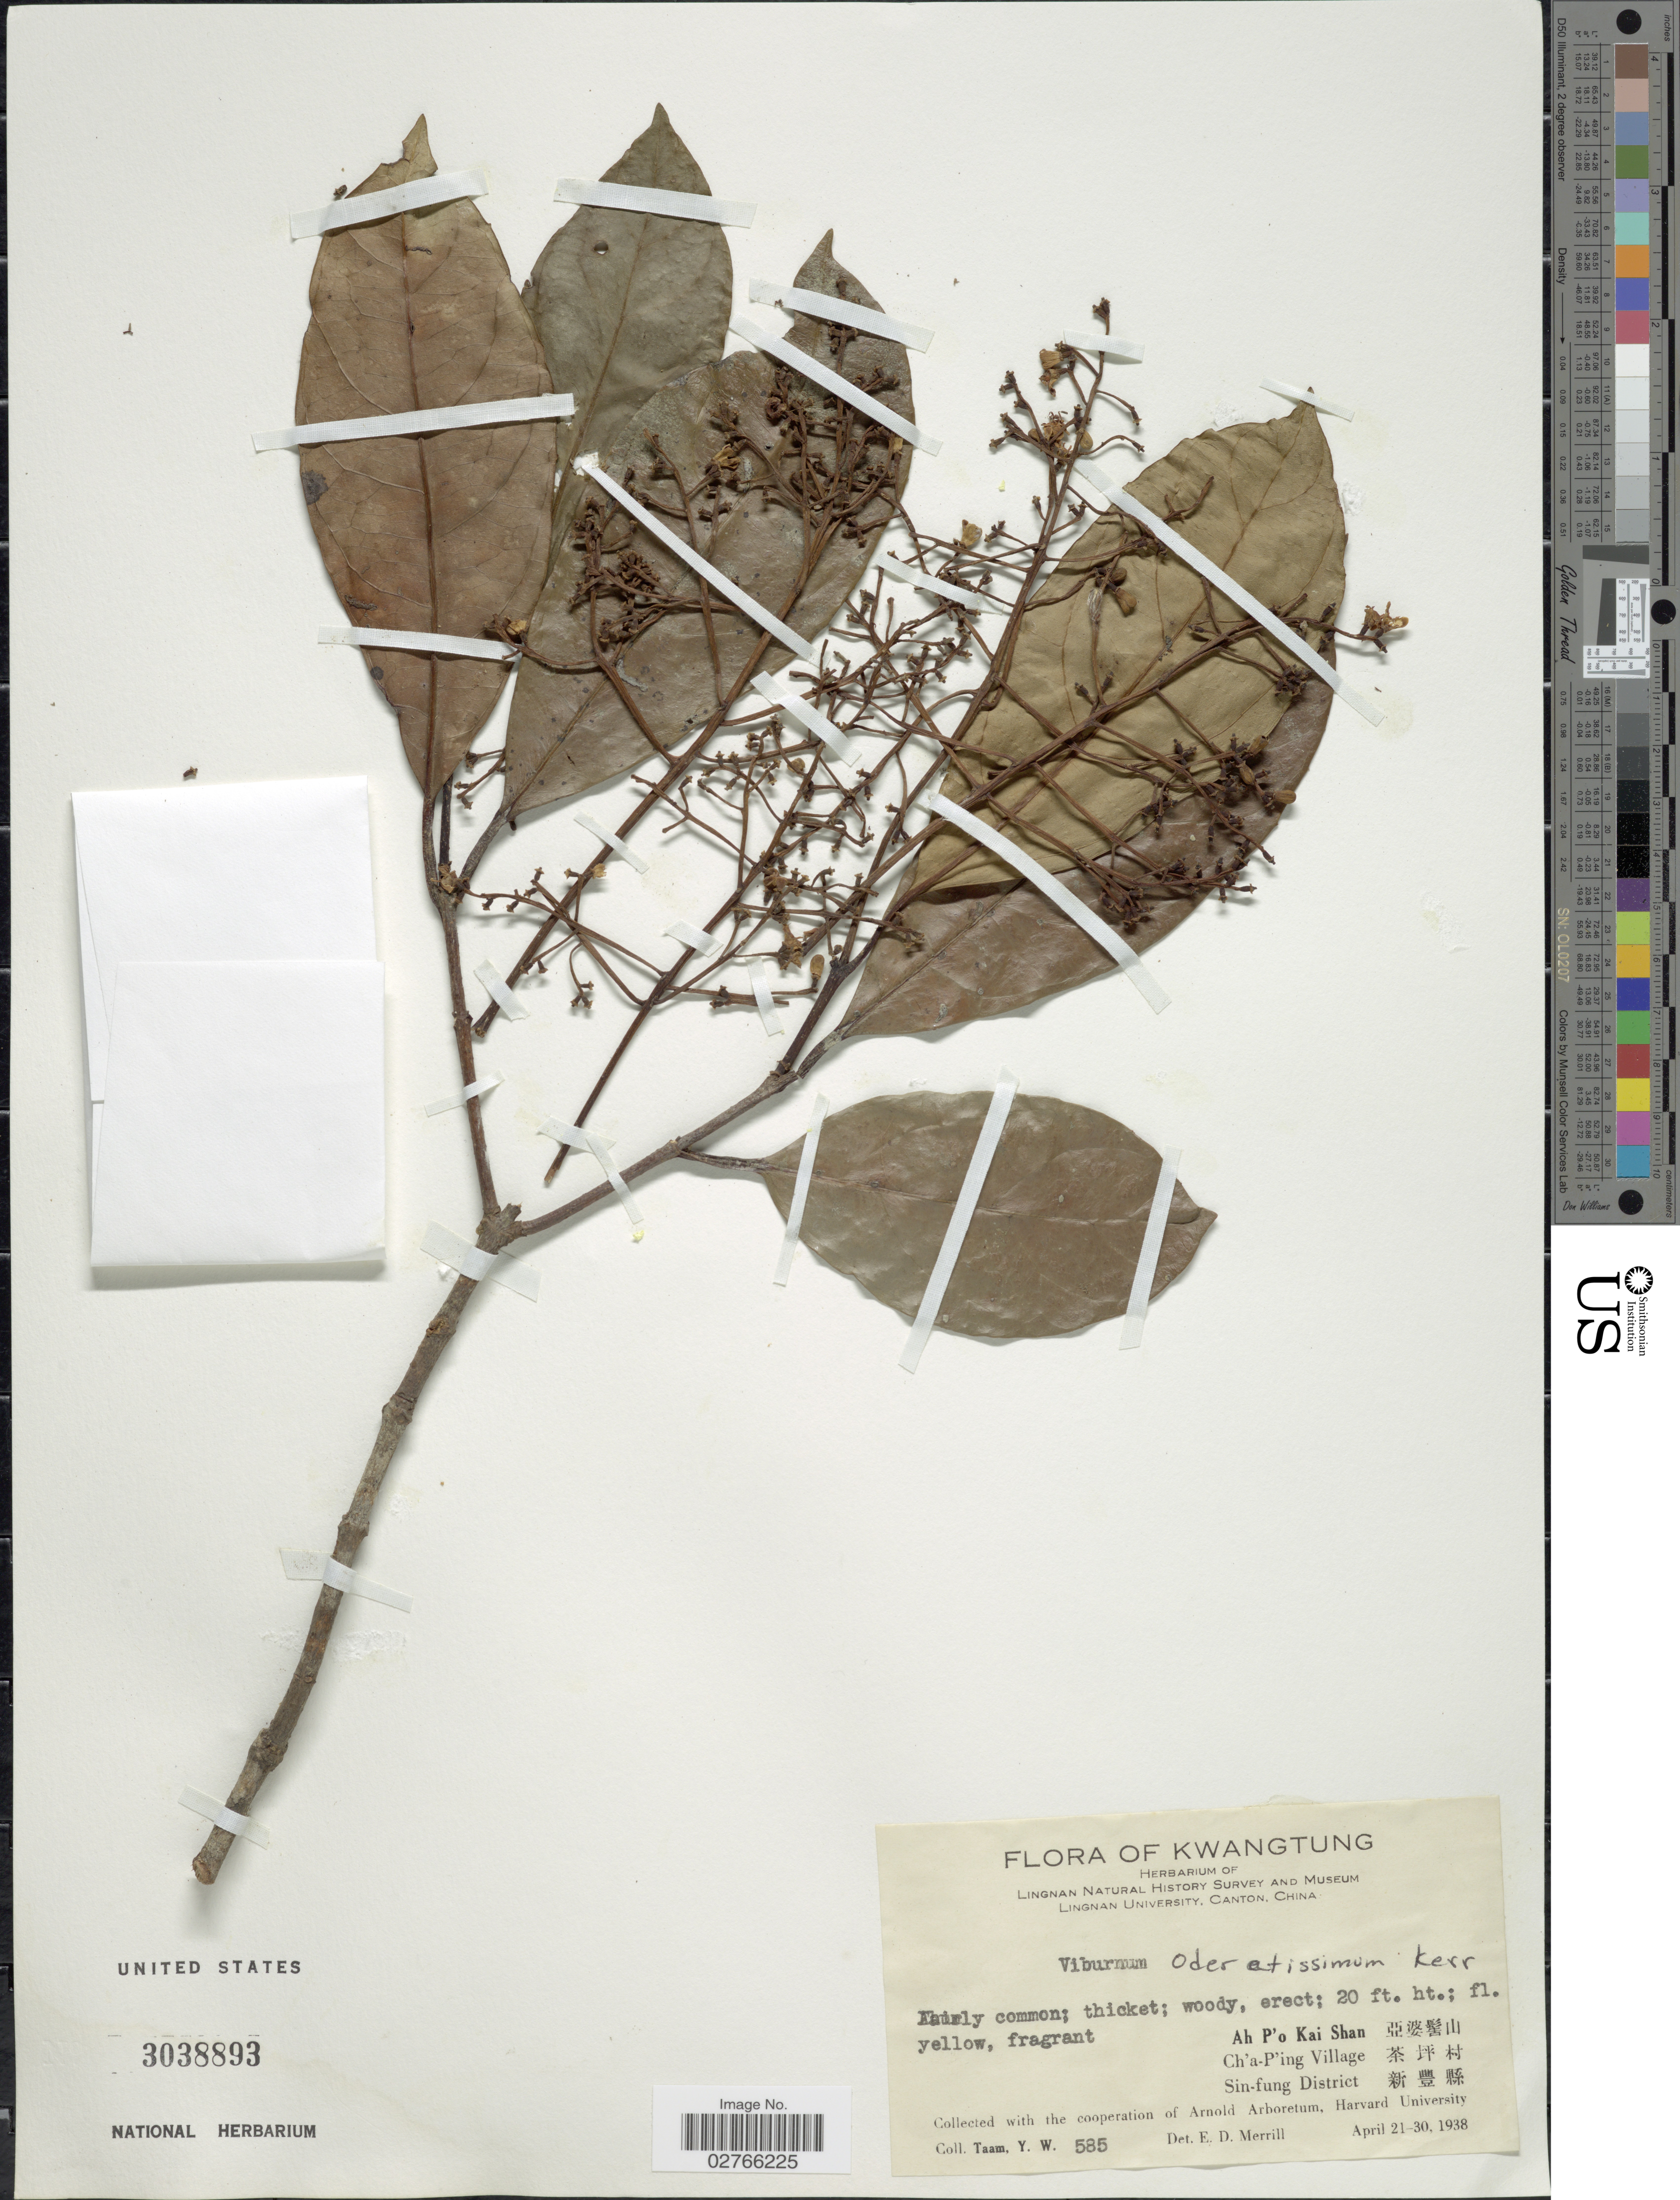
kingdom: Plantae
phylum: Tracheophyta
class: Magnoliopsida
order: Dipsacales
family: Viburnaceae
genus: Viburnum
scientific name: Viburnum odoratissimum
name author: Ker Gawl.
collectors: Y. W. Taam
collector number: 585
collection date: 1938-04-21/1938-04-30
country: China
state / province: Guangdong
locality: Kwangtung, Ah P'o Kai Shan, Ch'a-P'ing Village, Sin-fung District.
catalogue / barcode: US 3038893